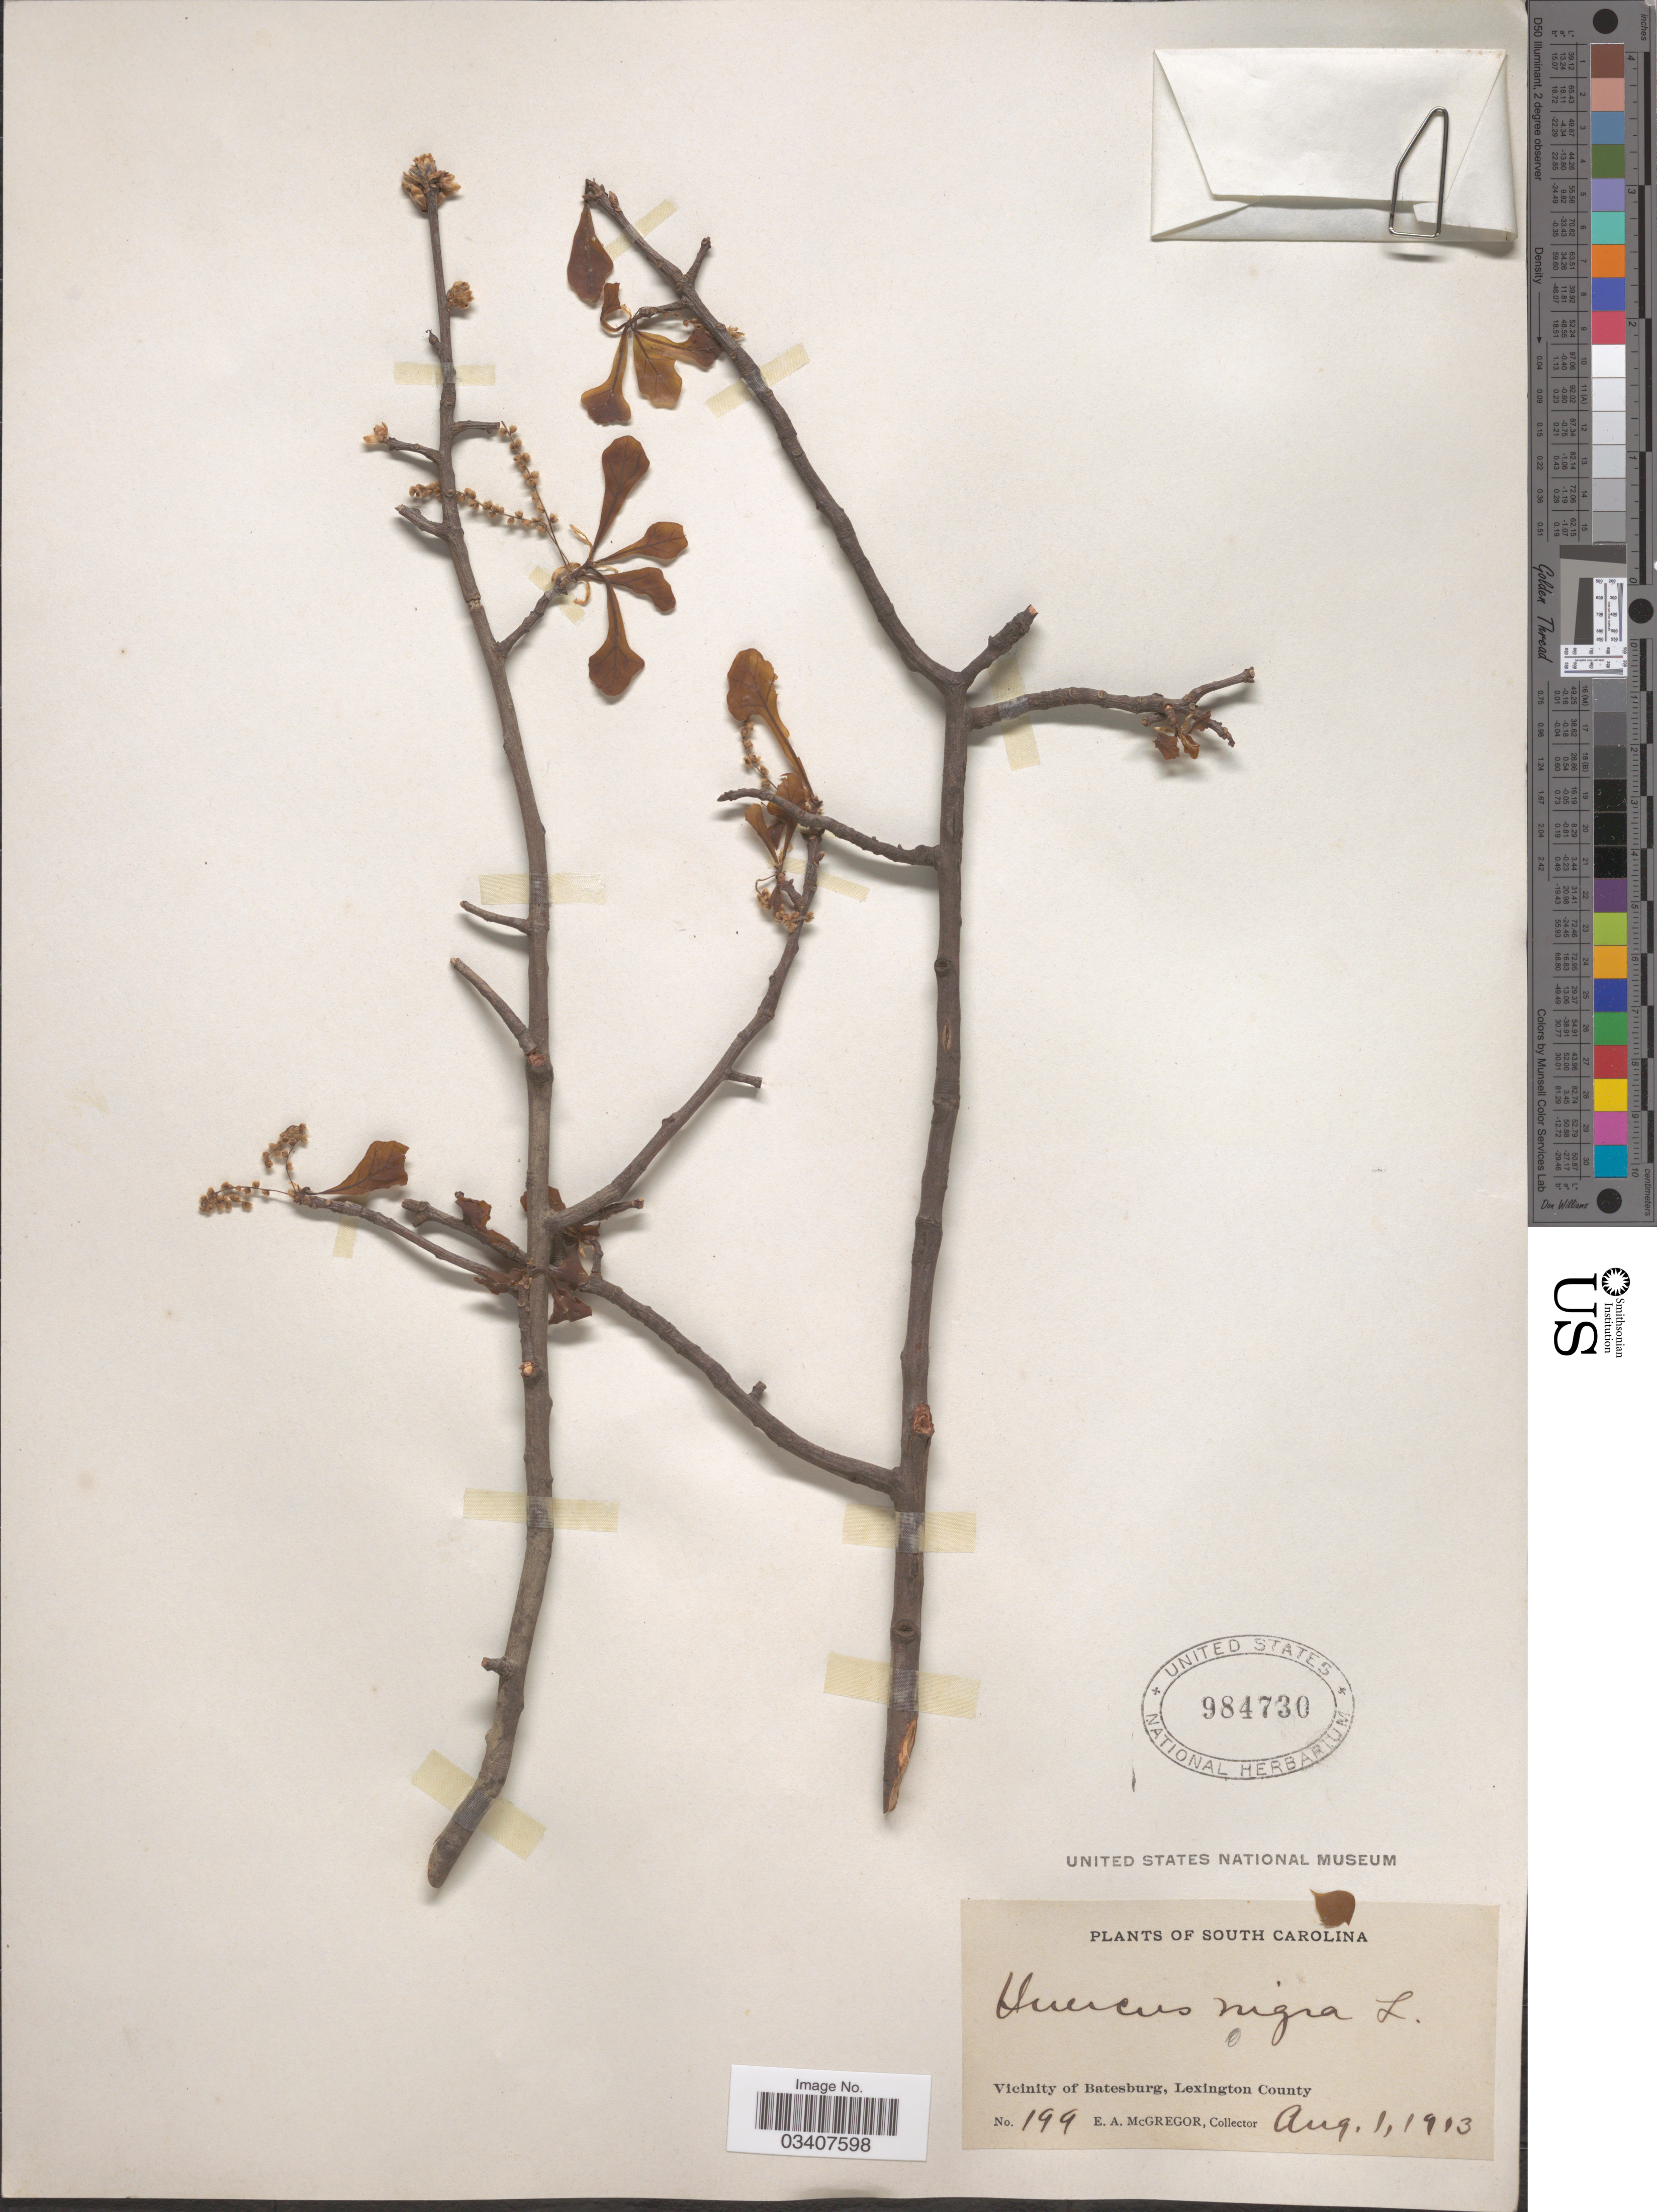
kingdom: Plantae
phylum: Tracheophyta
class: Magnoliopsida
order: Fagales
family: Fagaceae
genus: Quercus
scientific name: Quercus nigra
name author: L.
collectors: E. A. McGregor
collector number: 199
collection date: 1913-08-01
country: United States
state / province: South Carolina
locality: Vicinity of Batesburg, Lexington County.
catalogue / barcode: US 984730